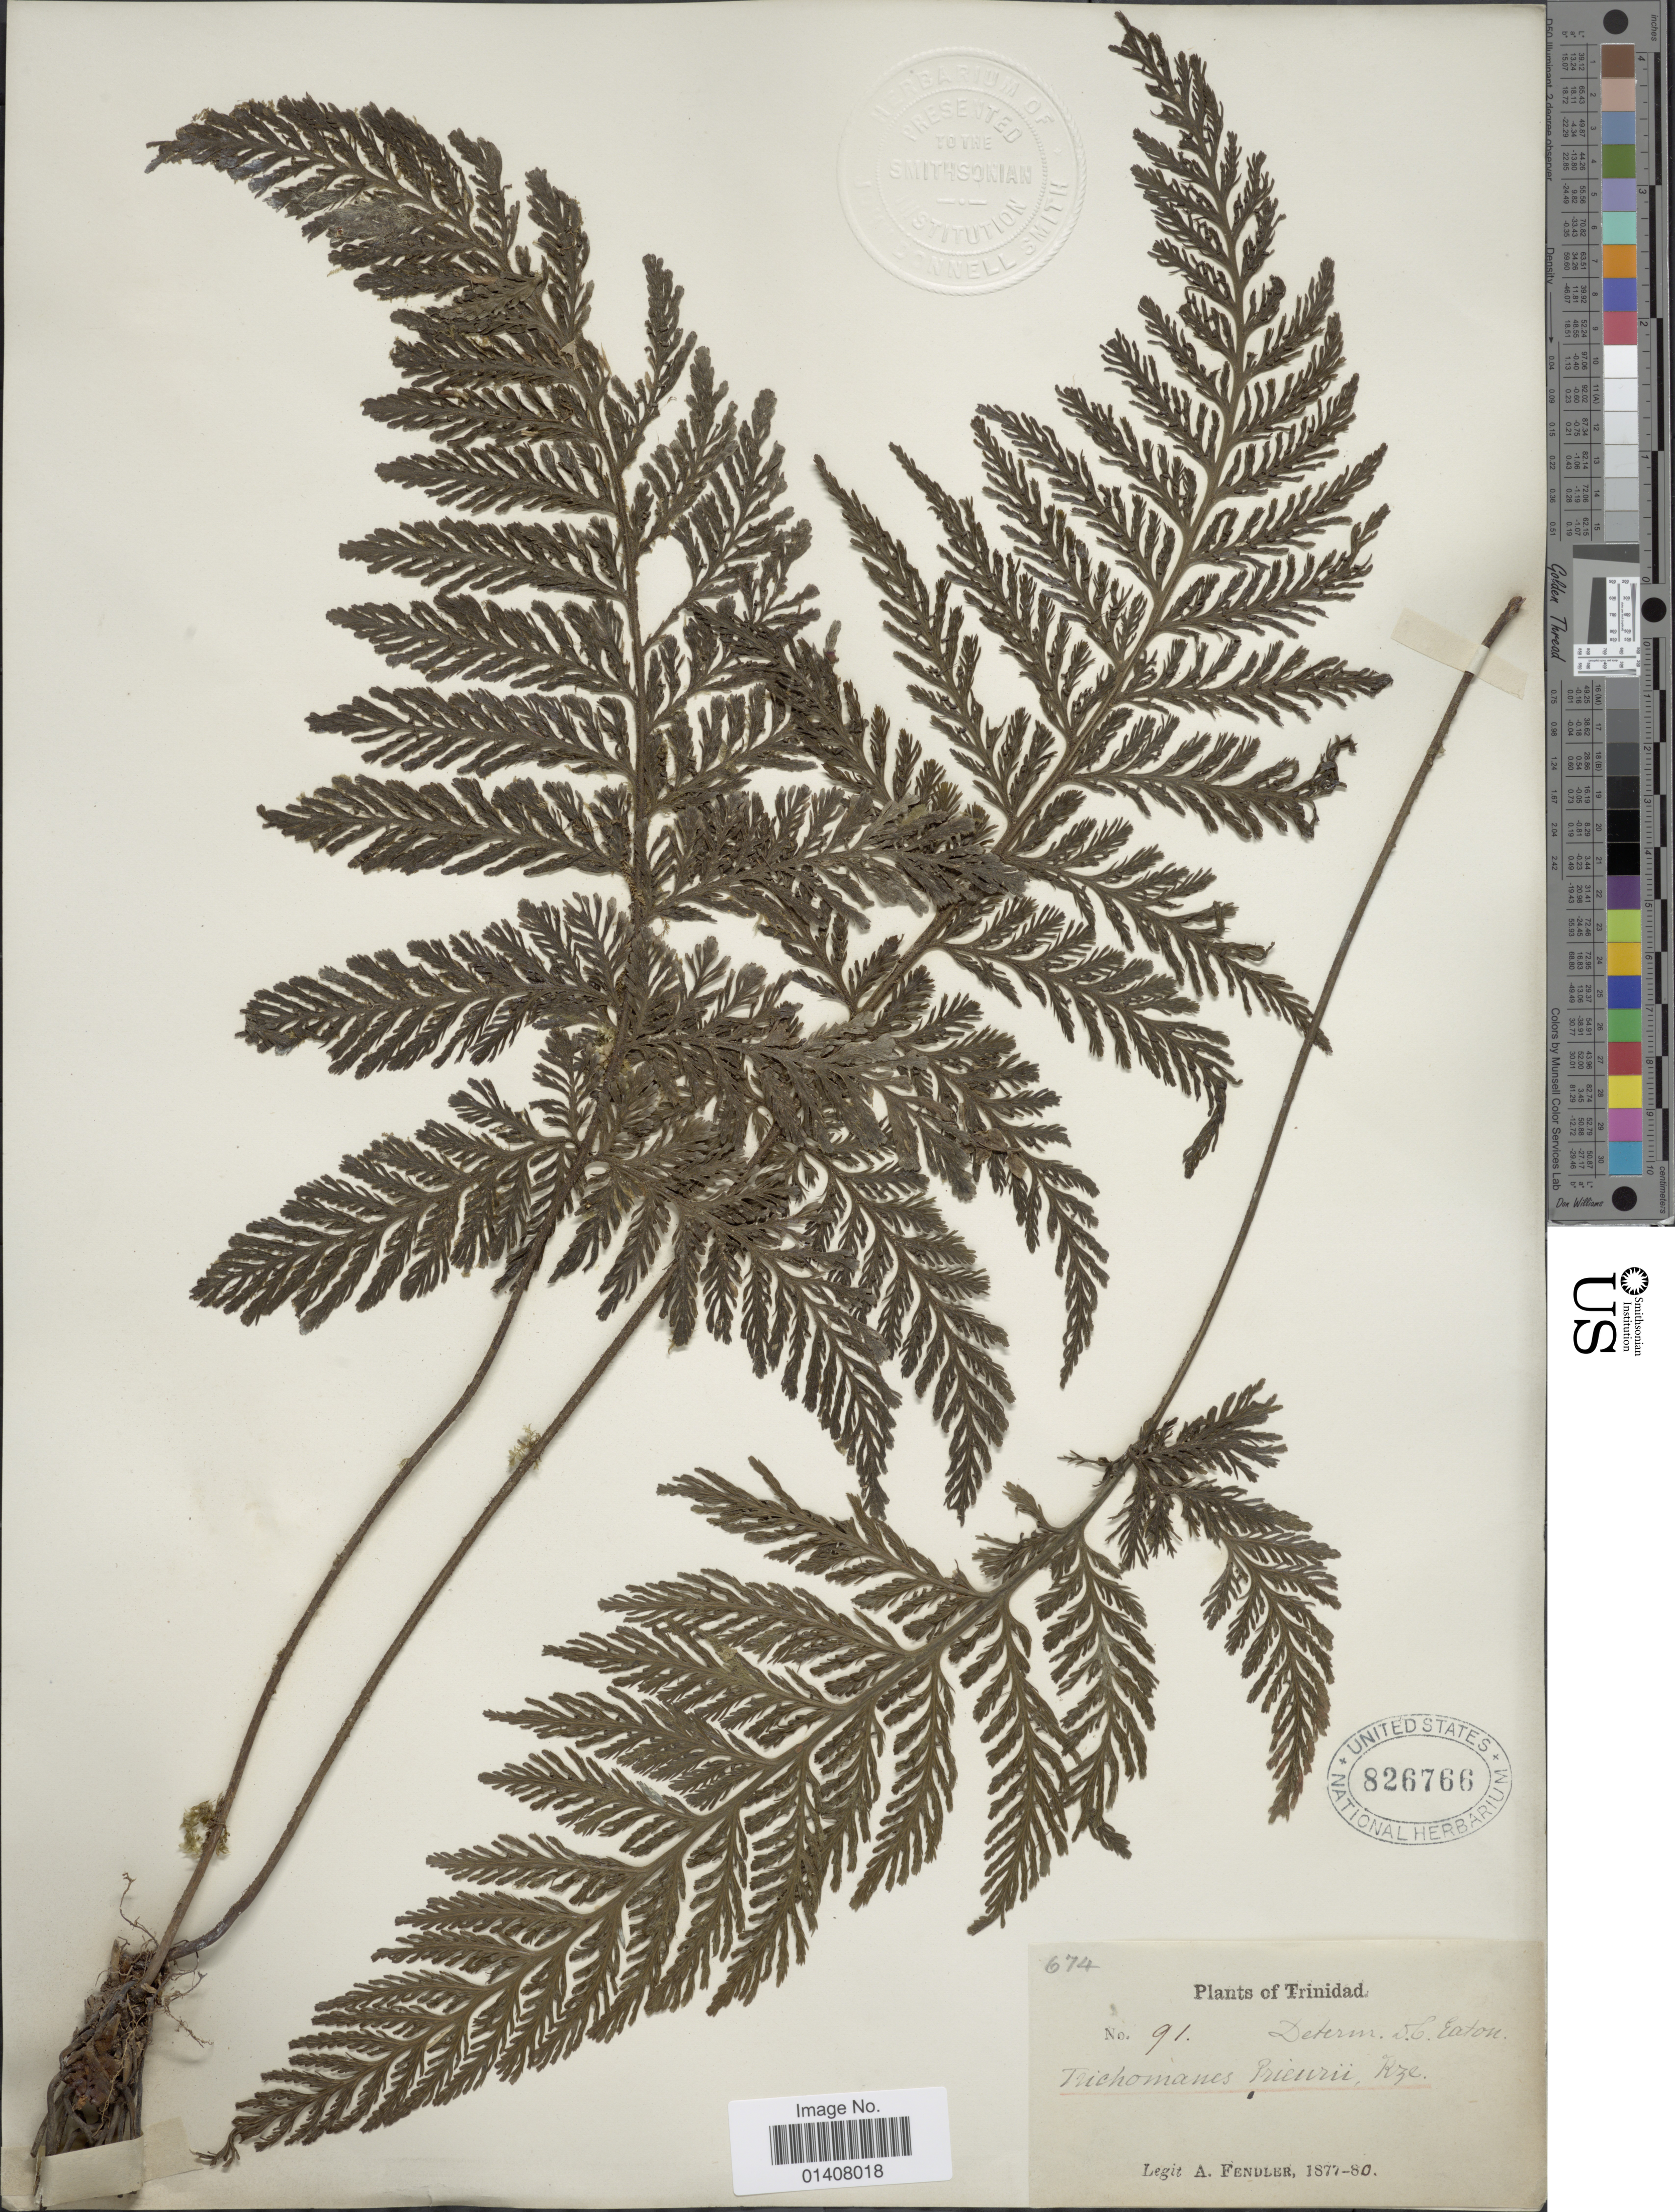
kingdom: Plantae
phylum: Tracheophyta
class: Polypodiopsida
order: Hymenophyllales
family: Hymenophyllaceae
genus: Trichomanes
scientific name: Trichomanes elegans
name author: Rich.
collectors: A. Fendler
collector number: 91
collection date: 1877/1880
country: Trinidad and Tobago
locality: Trinidad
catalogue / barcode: US 826766